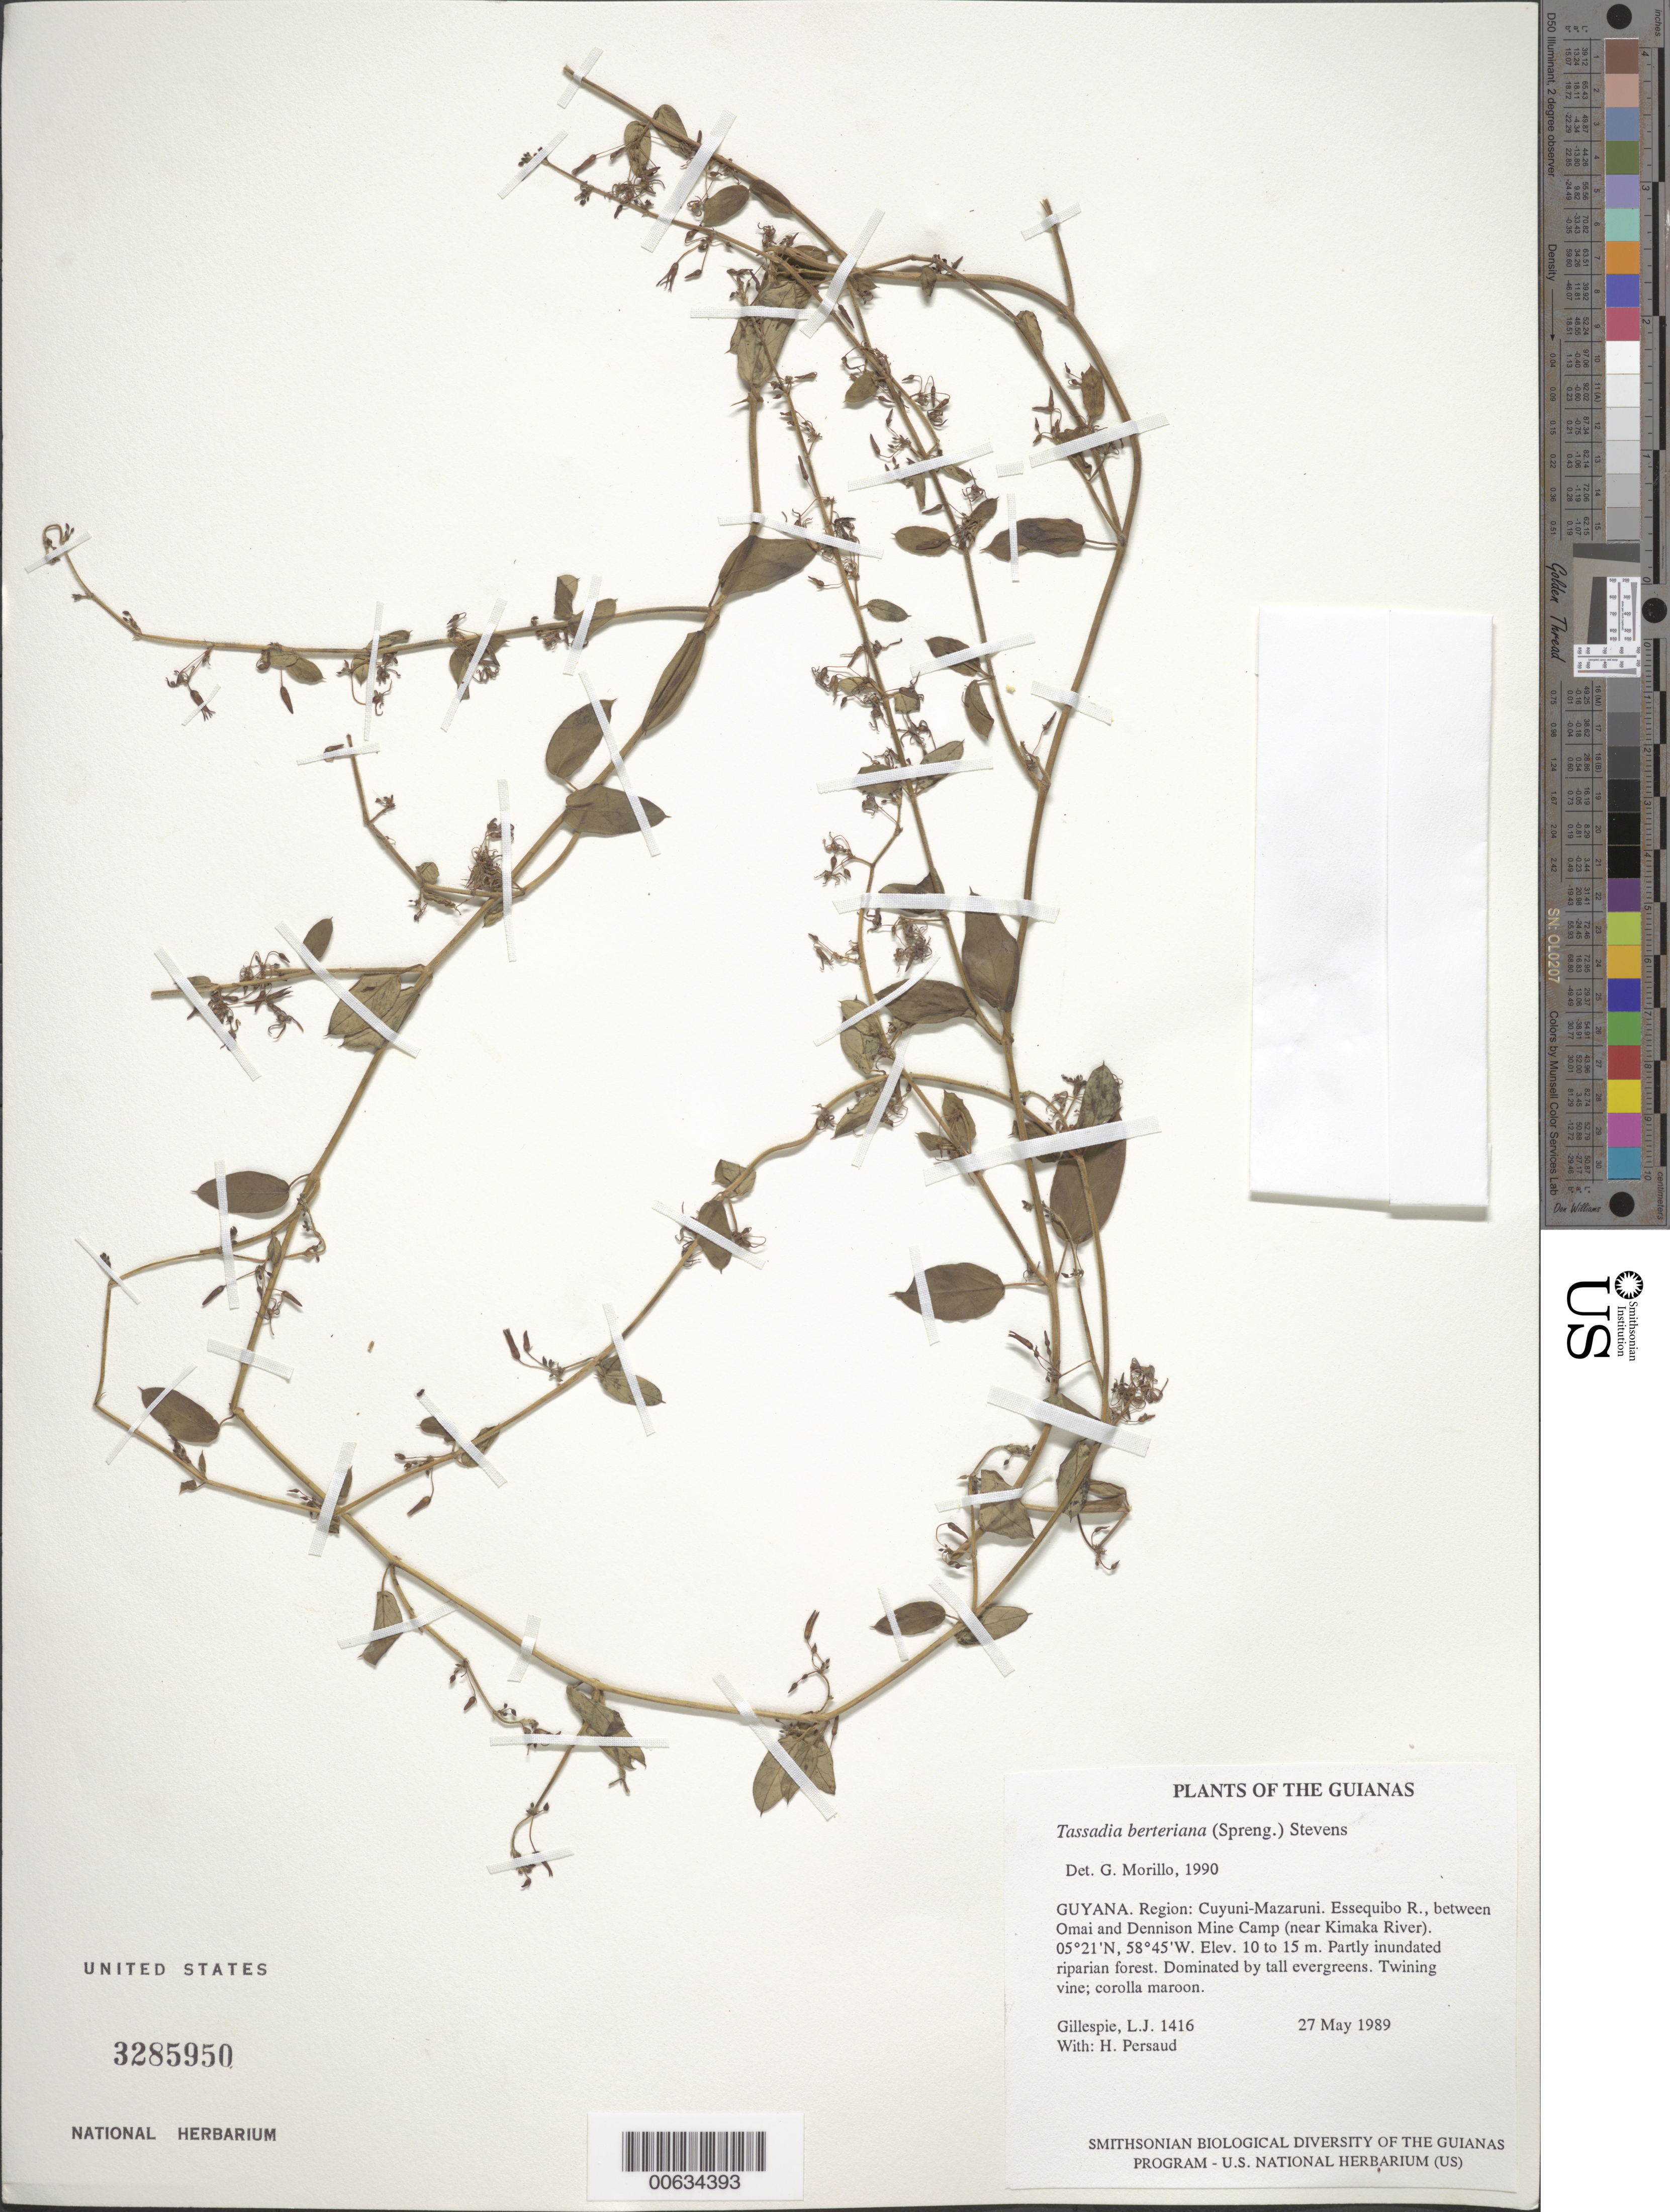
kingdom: Plantae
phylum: Tracheophyta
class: Magnoliopsida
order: Gentianales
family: Apocynaceae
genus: Tassadia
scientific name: Tassadia berteroana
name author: (Spreng.) W.D. Stevens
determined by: Morillo, G. N.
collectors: L. J. Gillespie & H. Persaud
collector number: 1416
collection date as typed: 27 May 1989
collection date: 1989-05-27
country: Guyana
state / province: Cuyuni-Mazaruni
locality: Essequibo R., between Omai and Dennison Mine Camp (near Kumaka River)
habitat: Partly inundated riparian forest. Dominated by tall evergreens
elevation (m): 10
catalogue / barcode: US 3285950